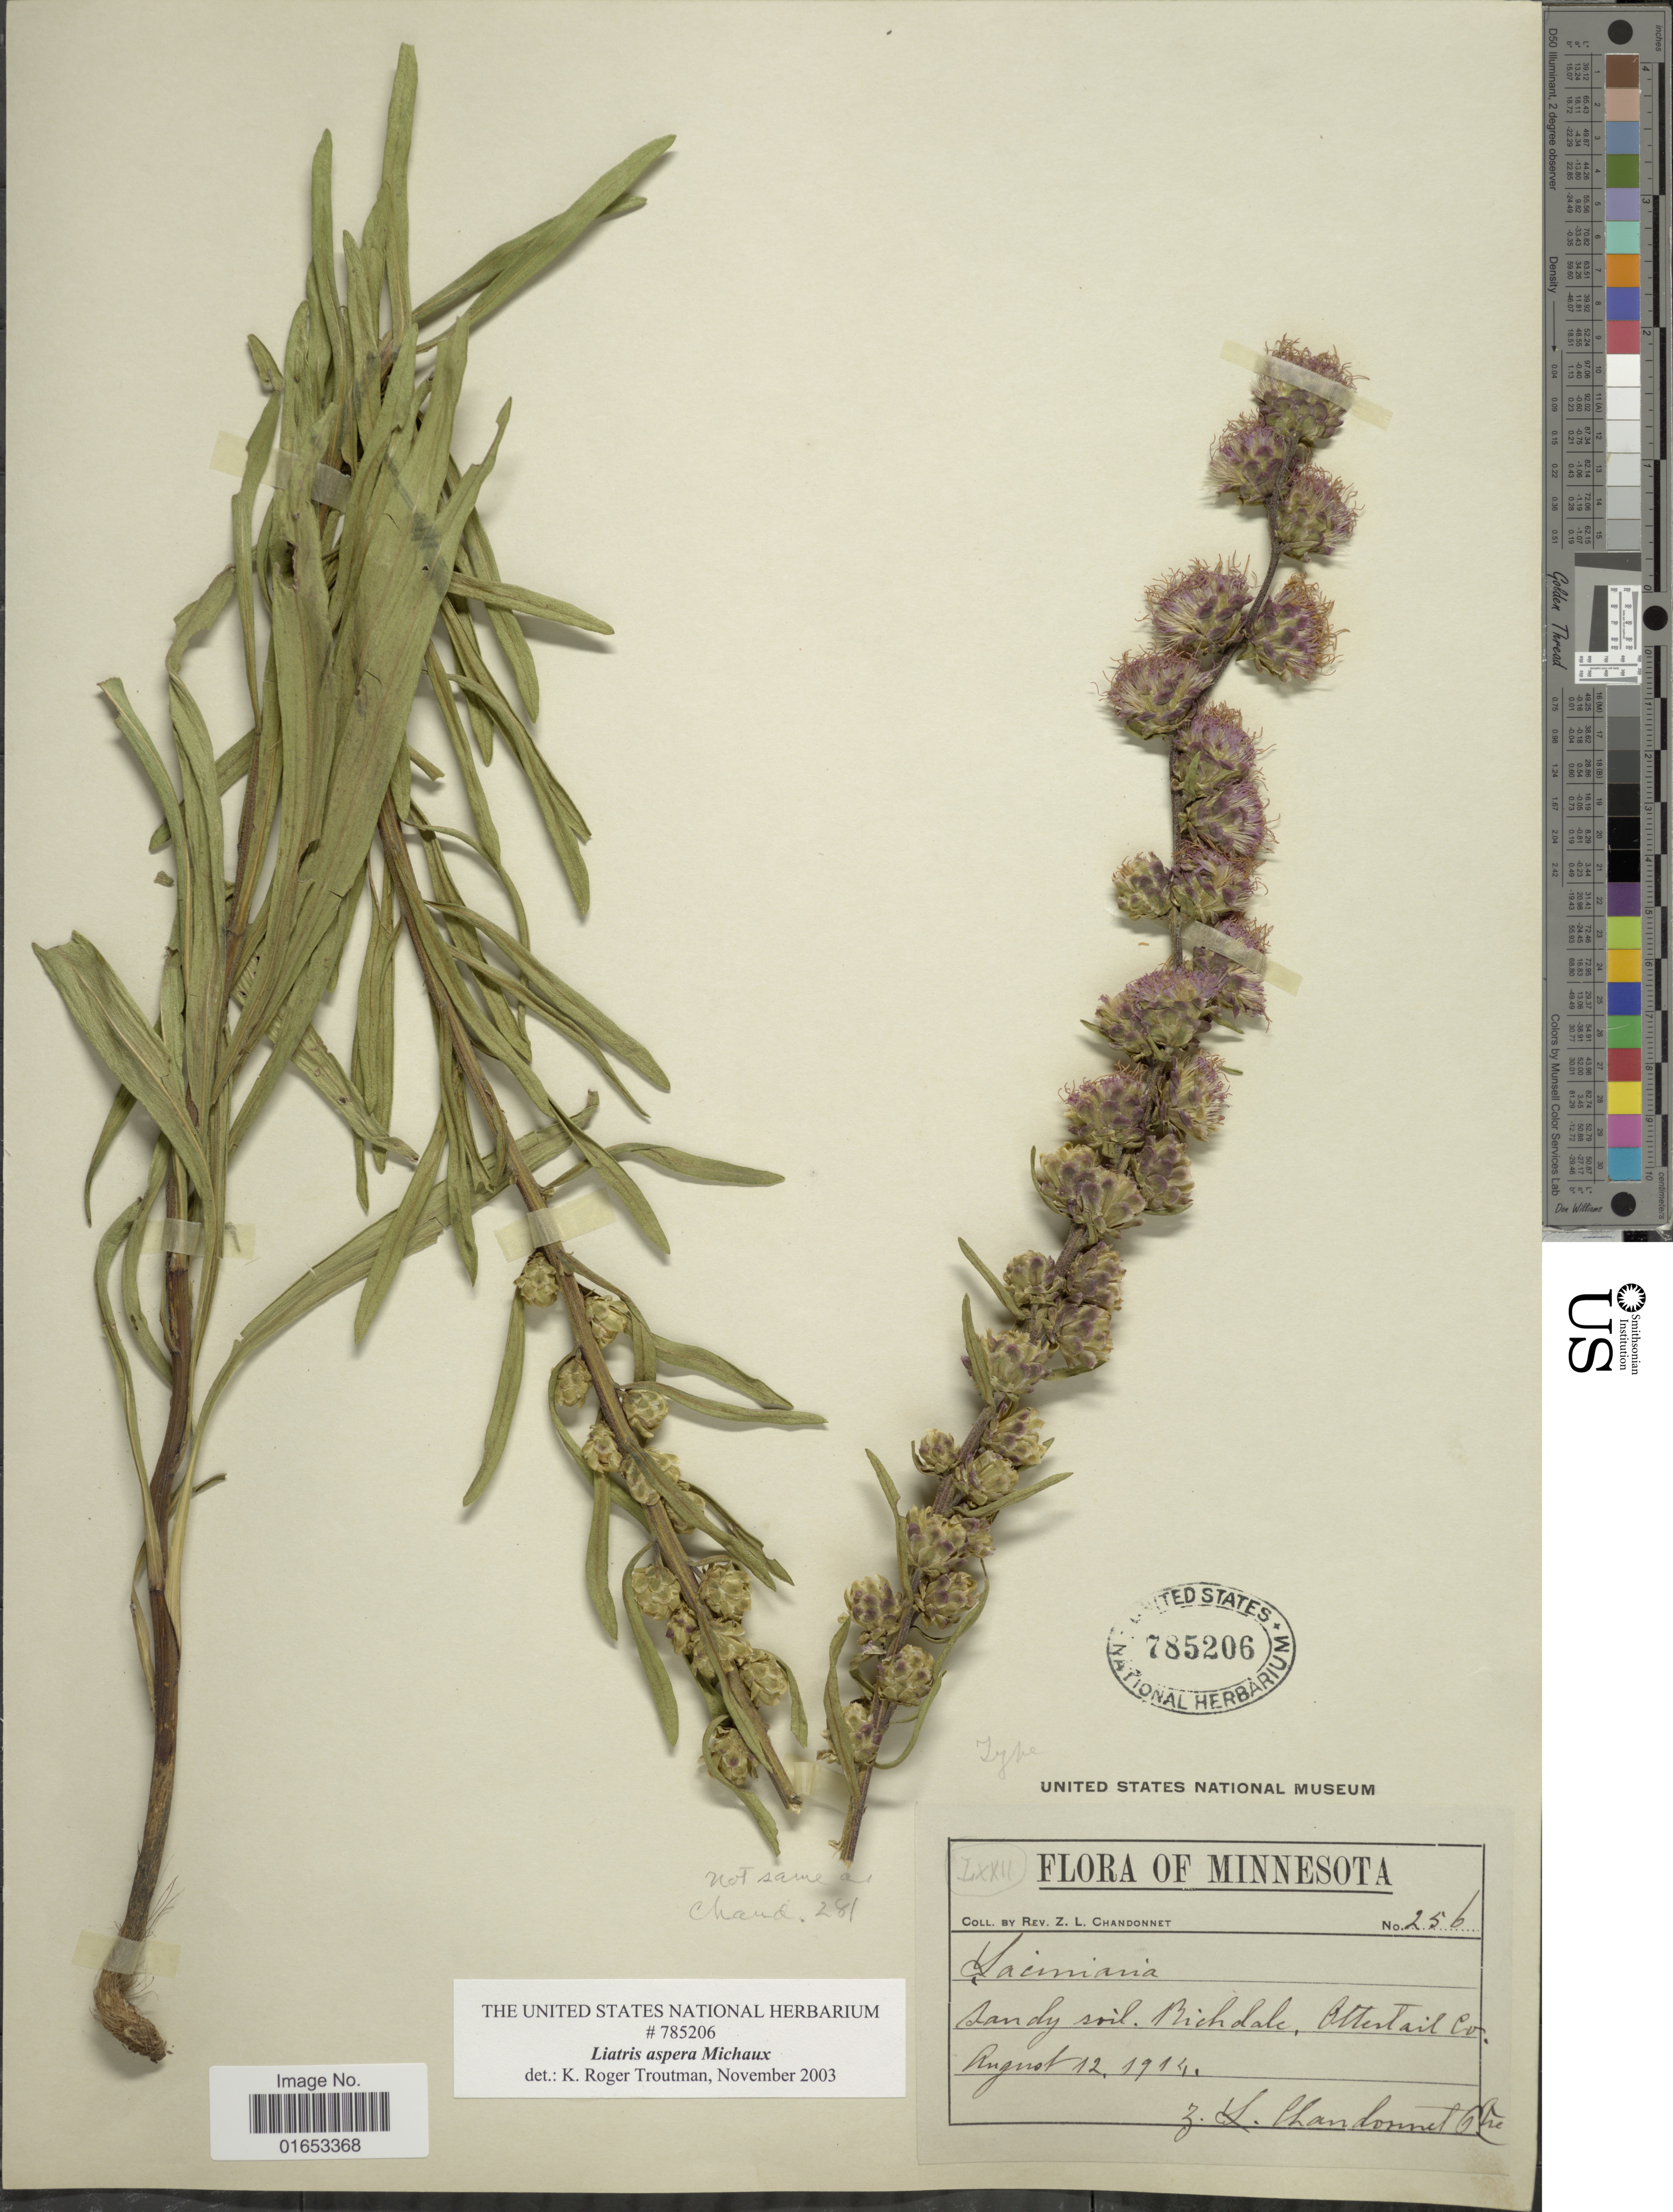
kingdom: Plantae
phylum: Tracheophyta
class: Magnoliopsida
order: Asterales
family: Asteraceae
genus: Liatris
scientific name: Liatris aspera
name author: Michx.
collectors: Z. Chandonnet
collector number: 256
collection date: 1914-08-12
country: United States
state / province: Minnesota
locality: Richdale, Otter tail Co.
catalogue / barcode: US 785206